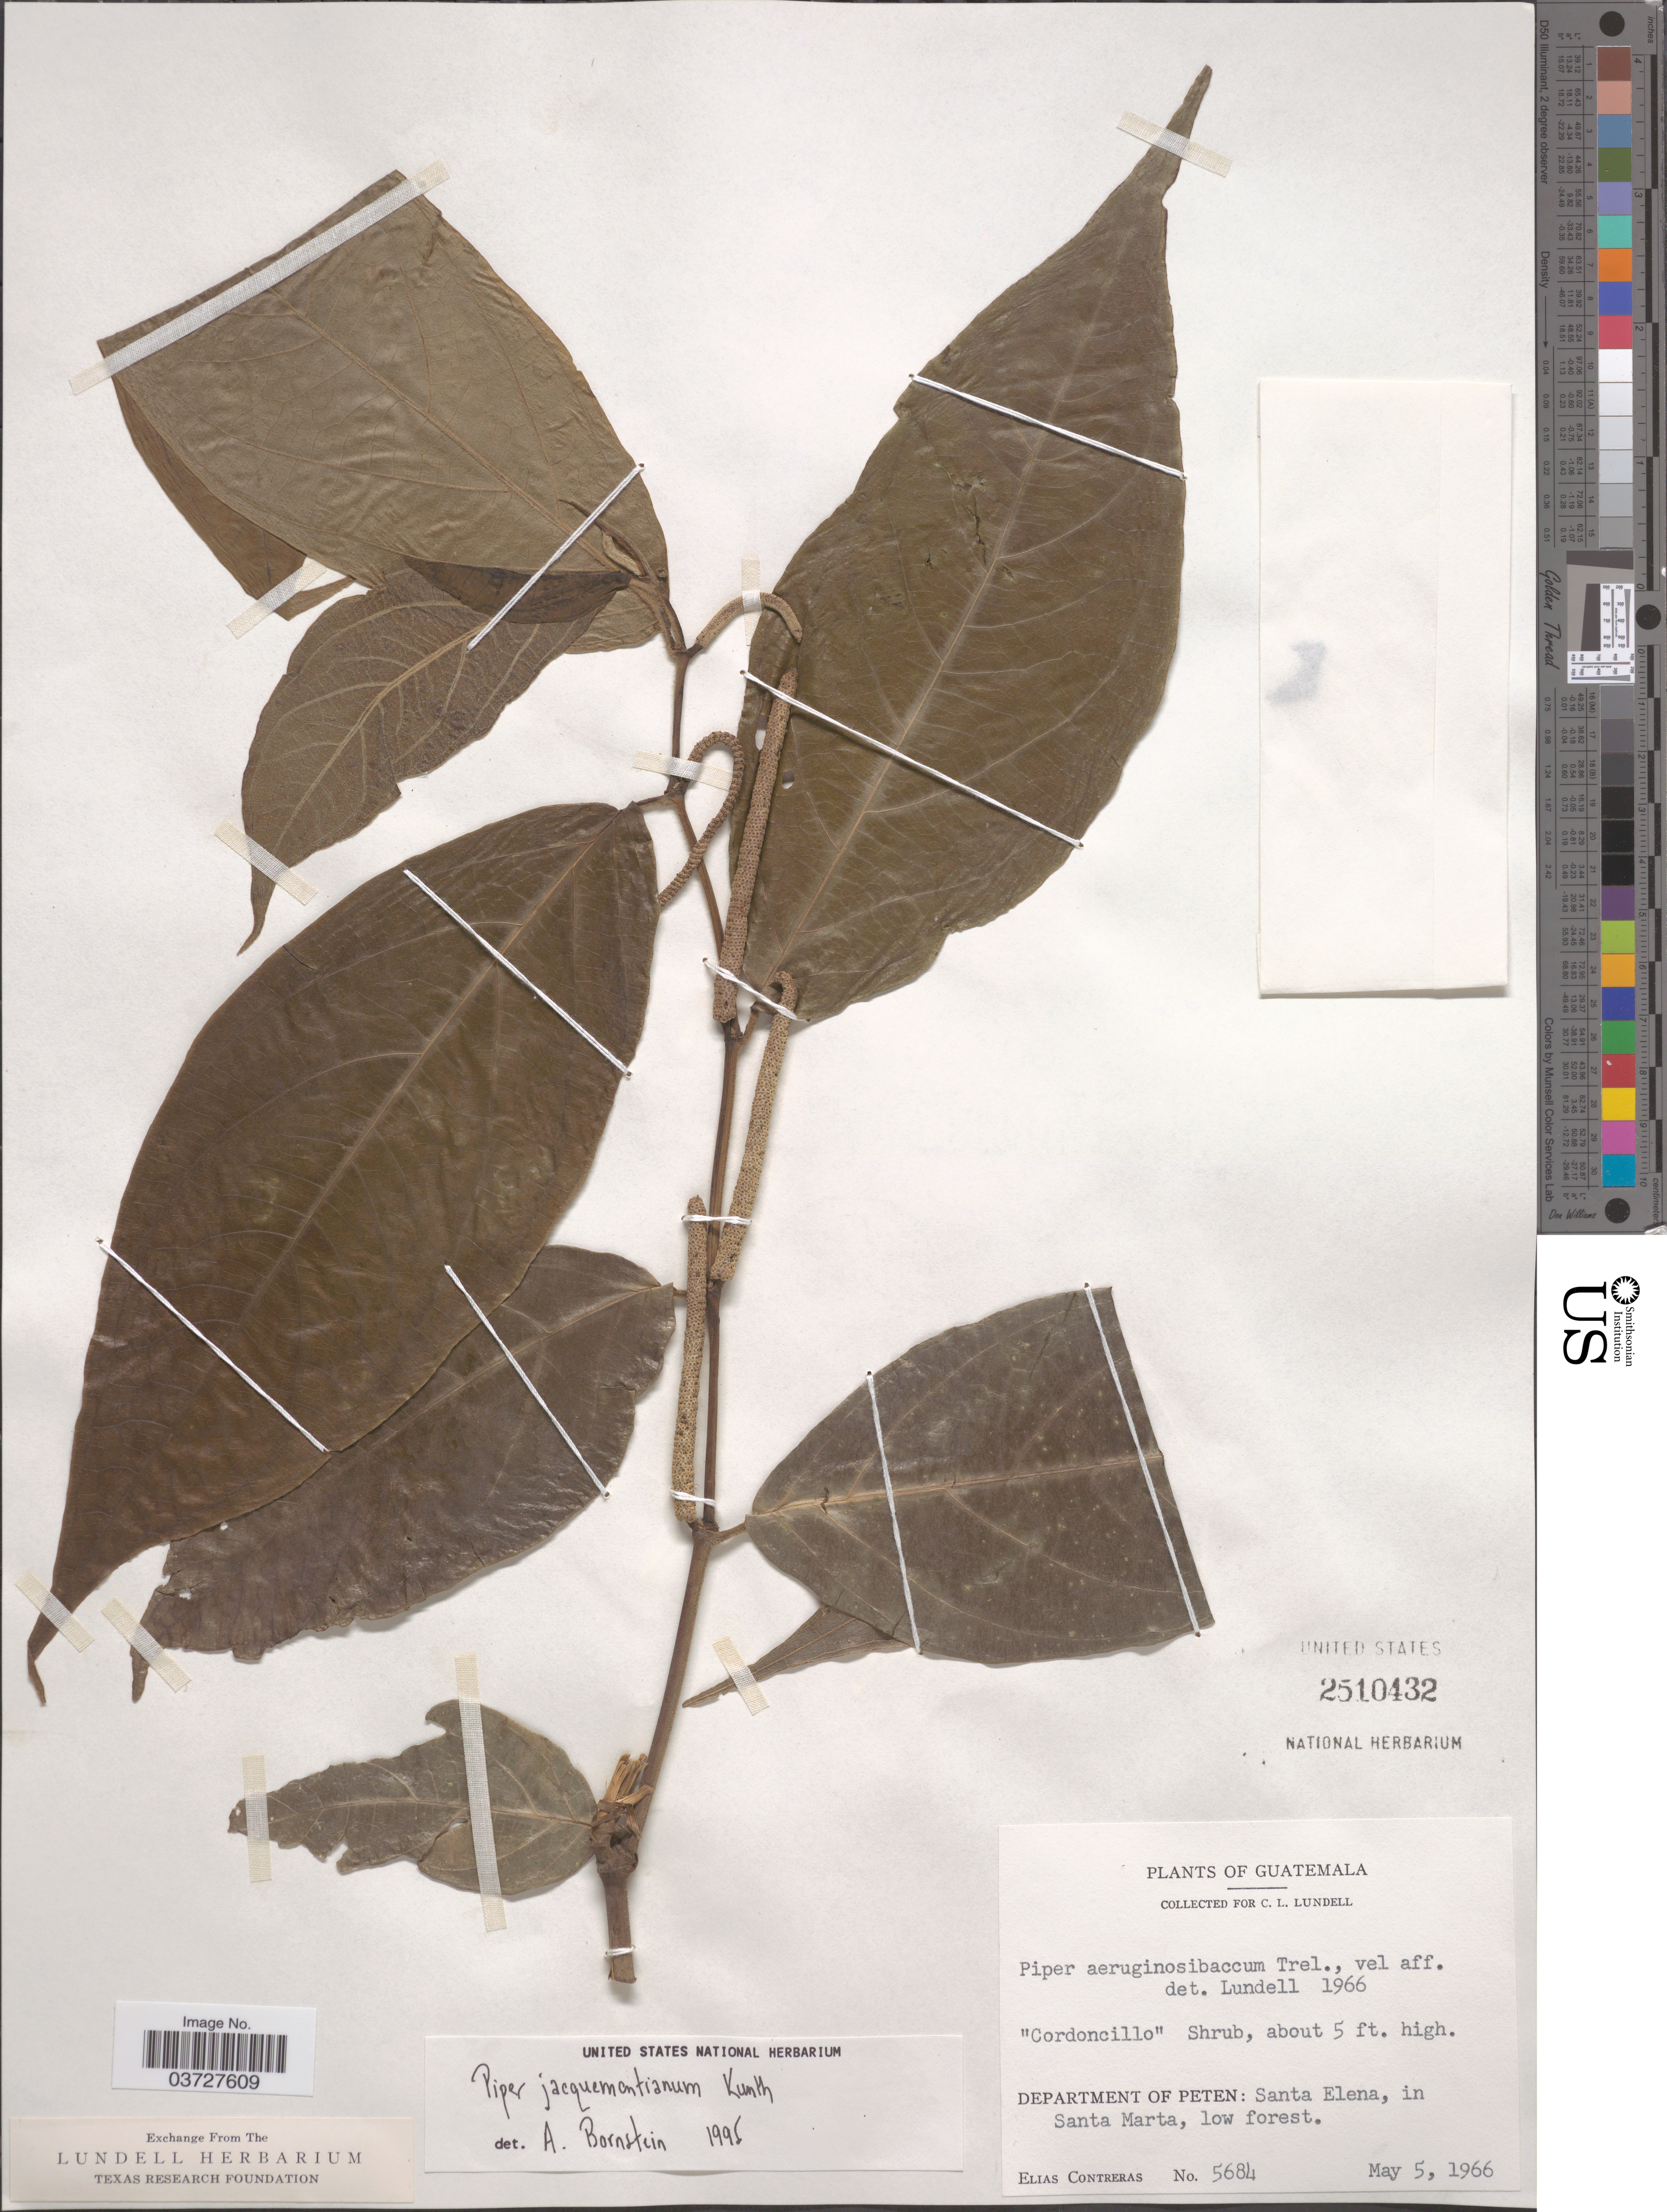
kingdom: Plantae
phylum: Tracheophyta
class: Magnoliopsida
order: Piperales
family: Piperaceae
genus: Piper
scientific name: Piper jacquemontianum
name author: Kunth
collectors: E. Contreras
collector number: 5684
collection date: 1966-05-05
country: Guatemala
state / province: El Peten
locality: Department of Peten: Santa Elena, in Santa Marta.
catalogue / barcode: US 2510432